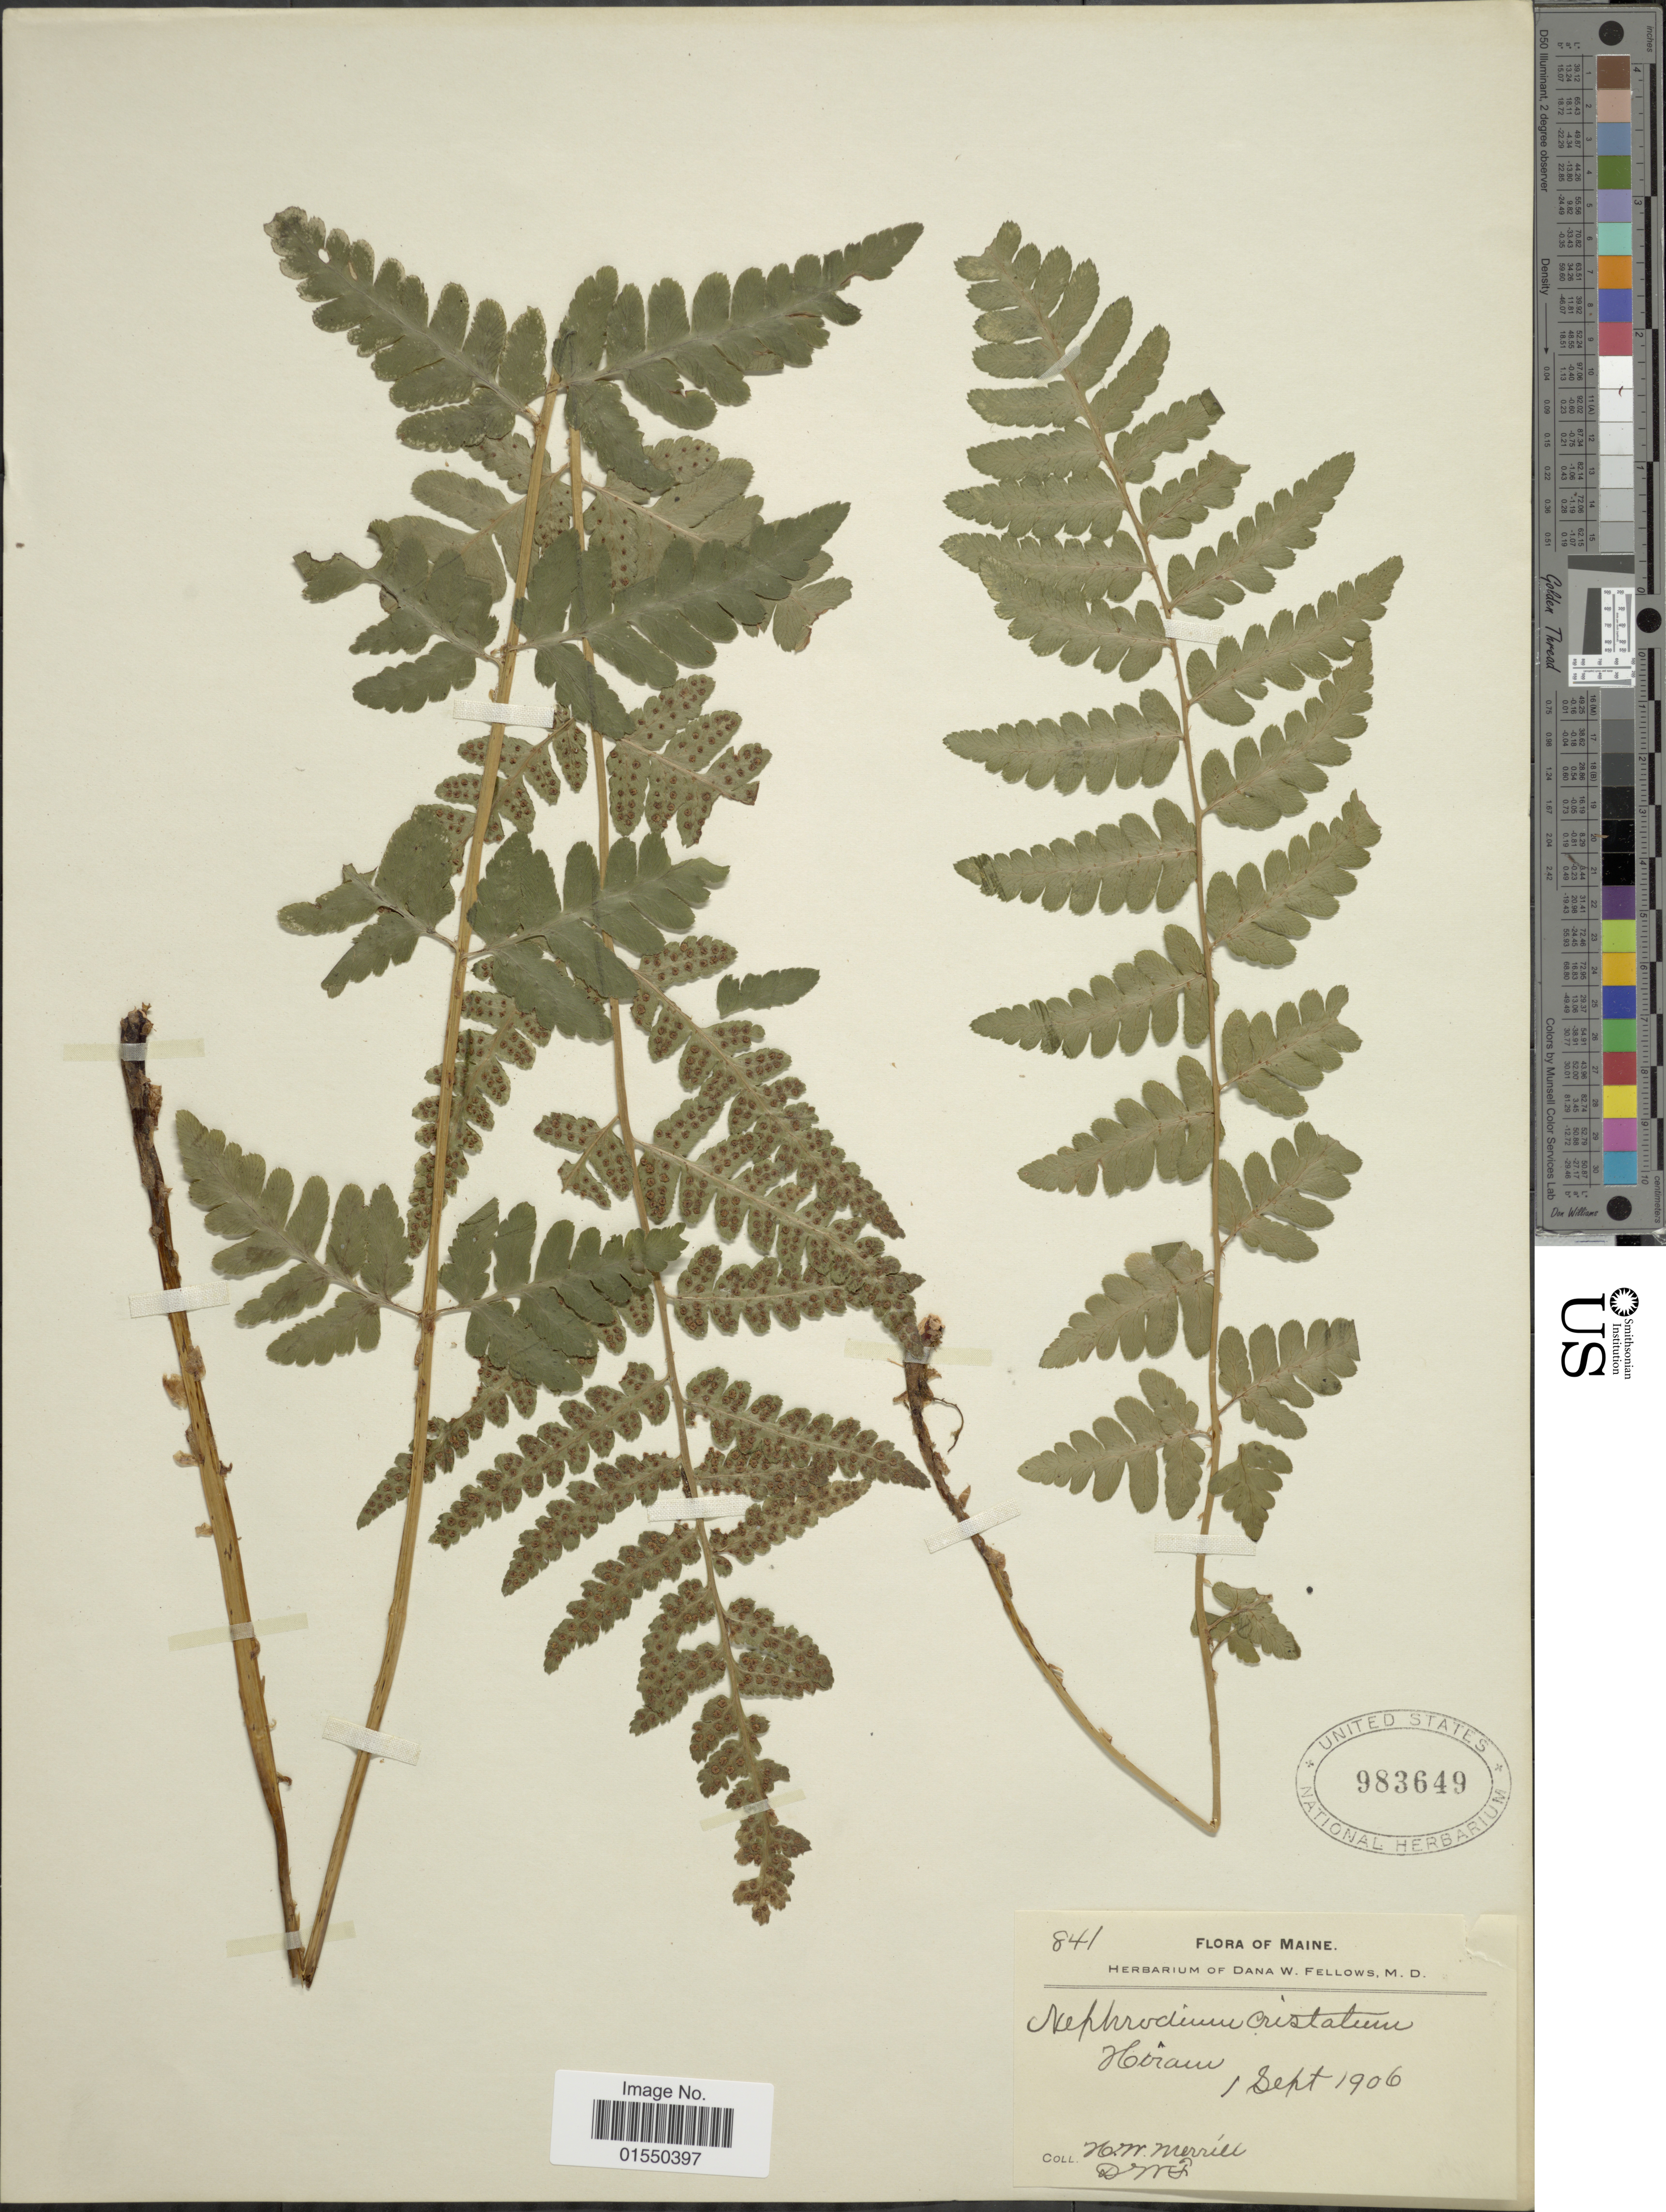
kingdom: Plantae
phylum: Tracheophyta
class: Polypodiopsida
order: Polypodiales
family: Dryopteridaceae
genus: Dryopteris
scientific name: Dryopteris cristata var. spinulosa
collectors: Merrill, -- & D. W. Fellows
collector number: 841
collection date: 1906-09-01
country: United States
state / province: Maine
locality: Hiram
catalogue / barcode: US 983649